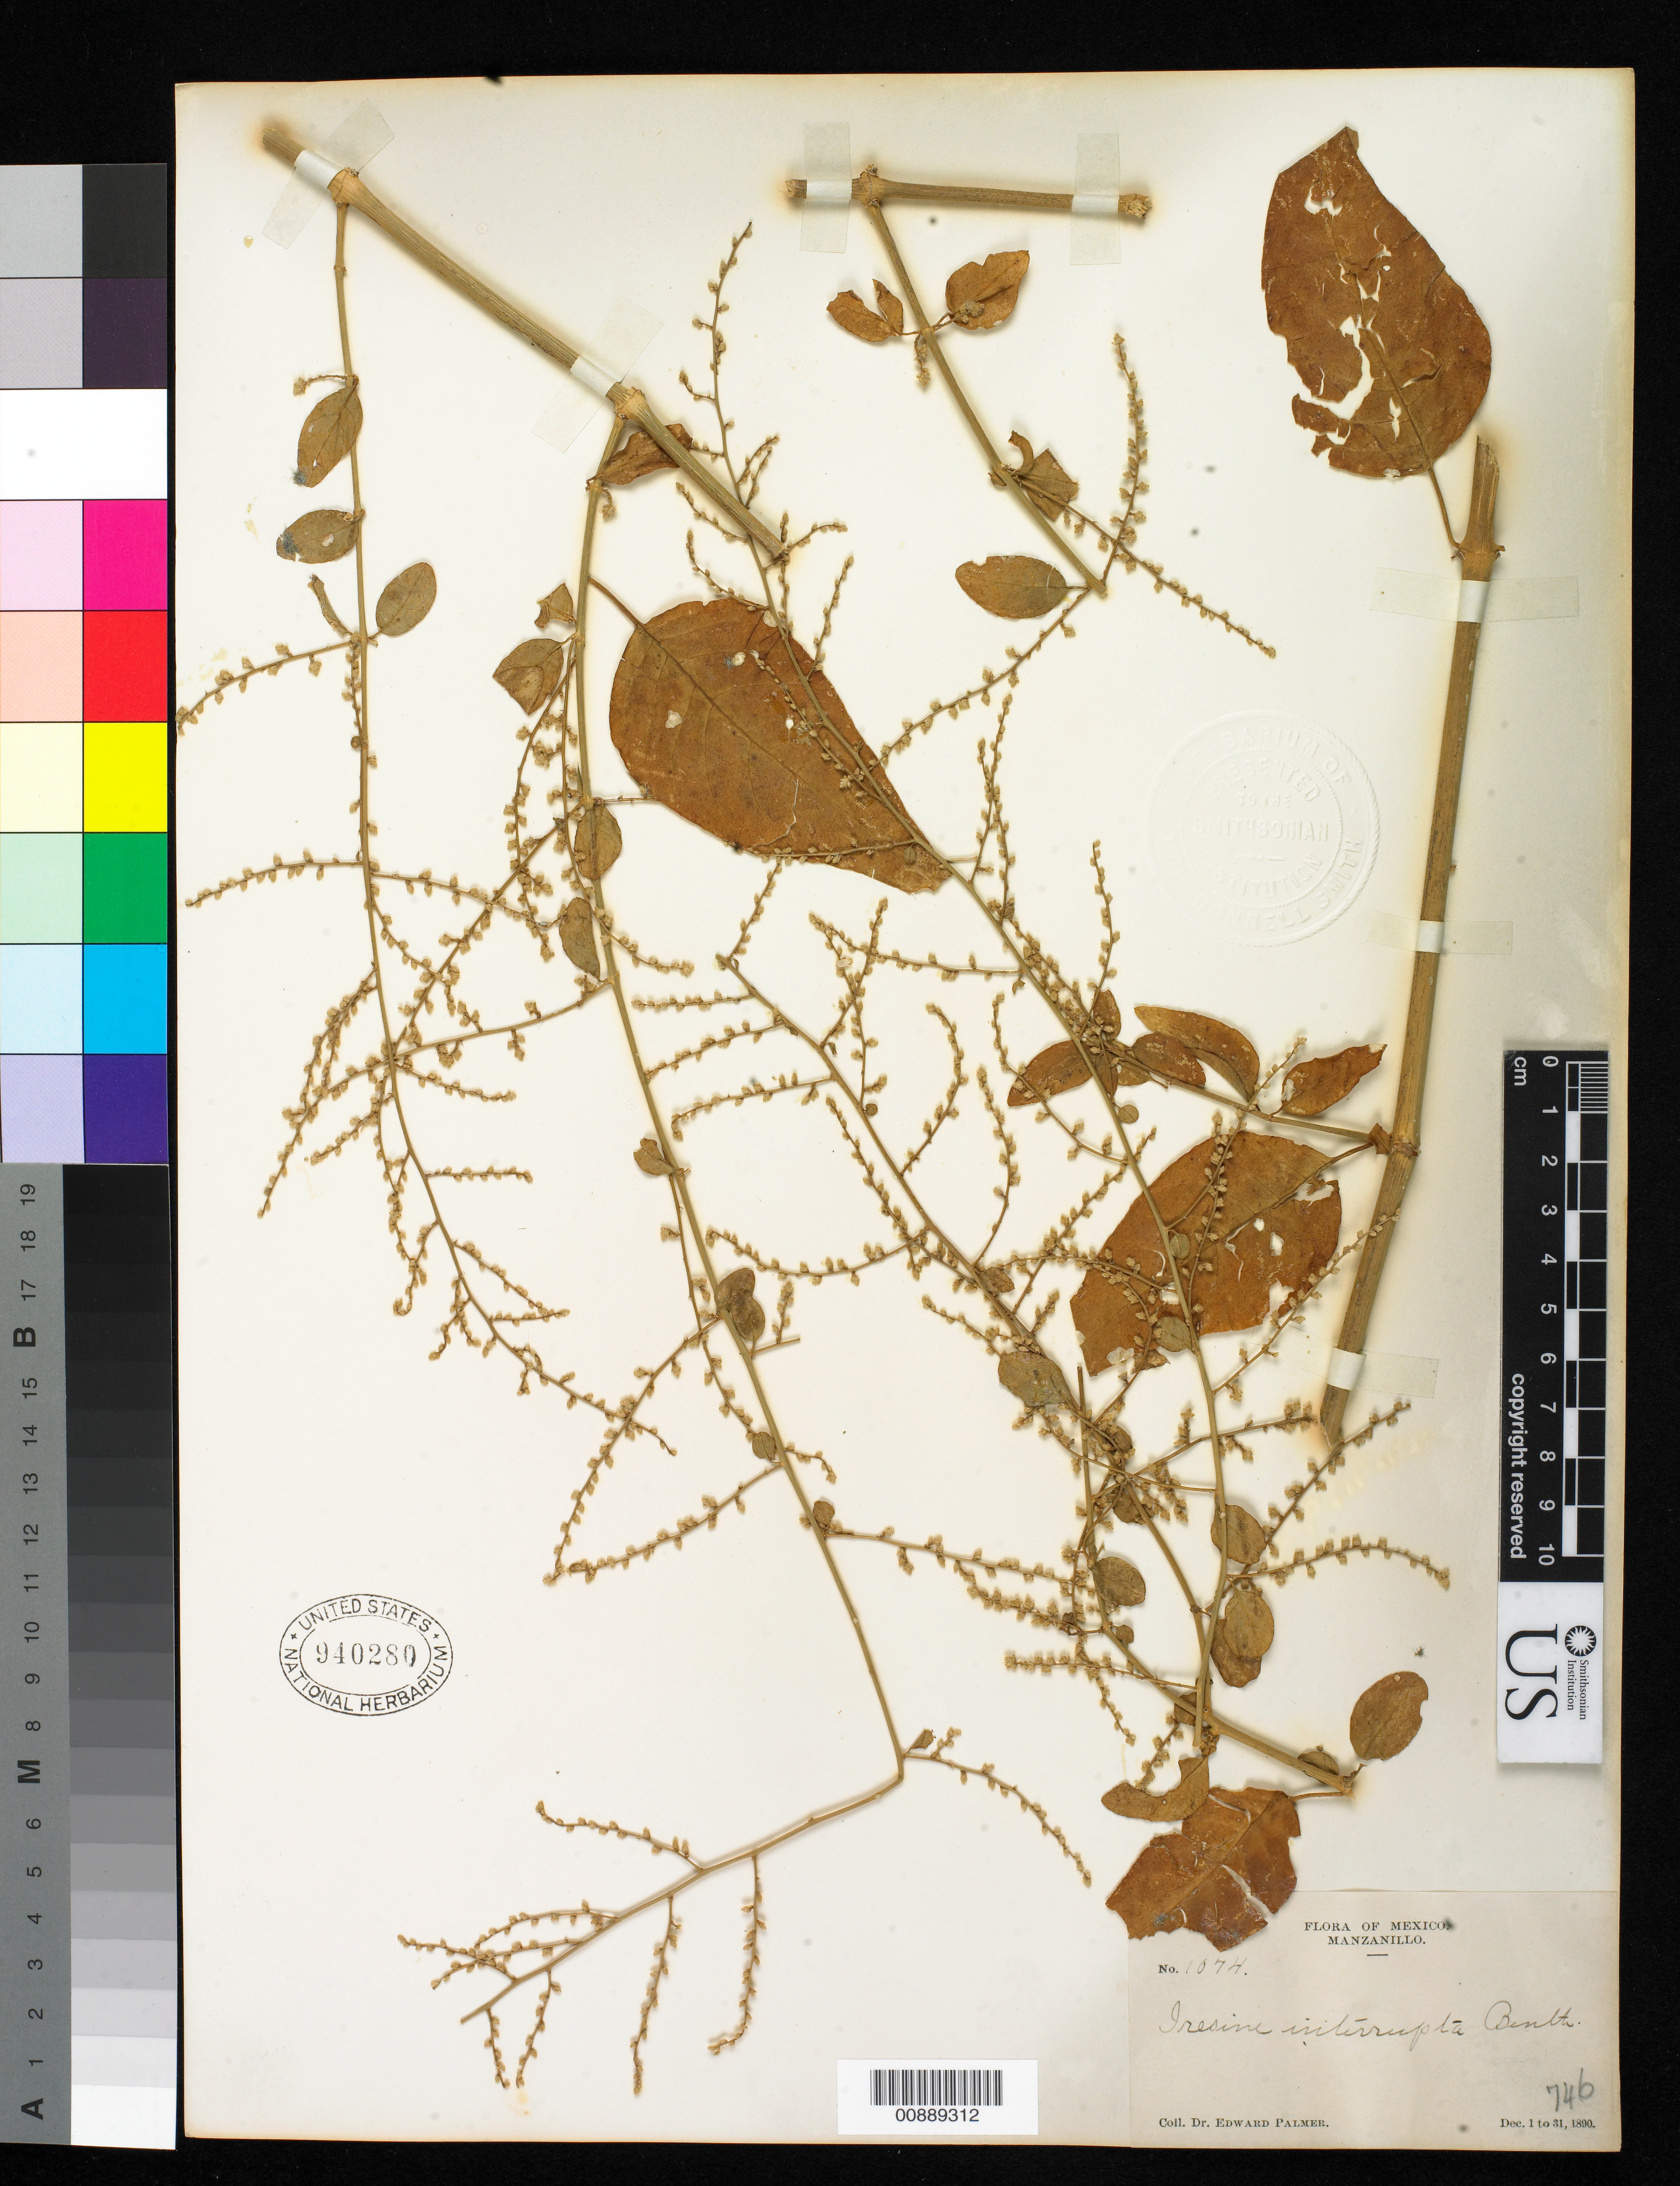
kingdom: Plantae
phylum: Tracheophyta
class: Magnoliopsida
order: Caryophyllales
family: Amaranthaceae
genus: Iresine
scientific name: Iresine interrupta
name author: Benth.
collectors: E. Palmer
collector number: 1074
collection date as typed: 01 Dec 1890 to 31 Dec 1890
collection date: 1890-12-01/1890-12-31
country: Mexico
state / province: Colima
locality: Manzanillo, Colima.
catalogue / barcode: US 940280